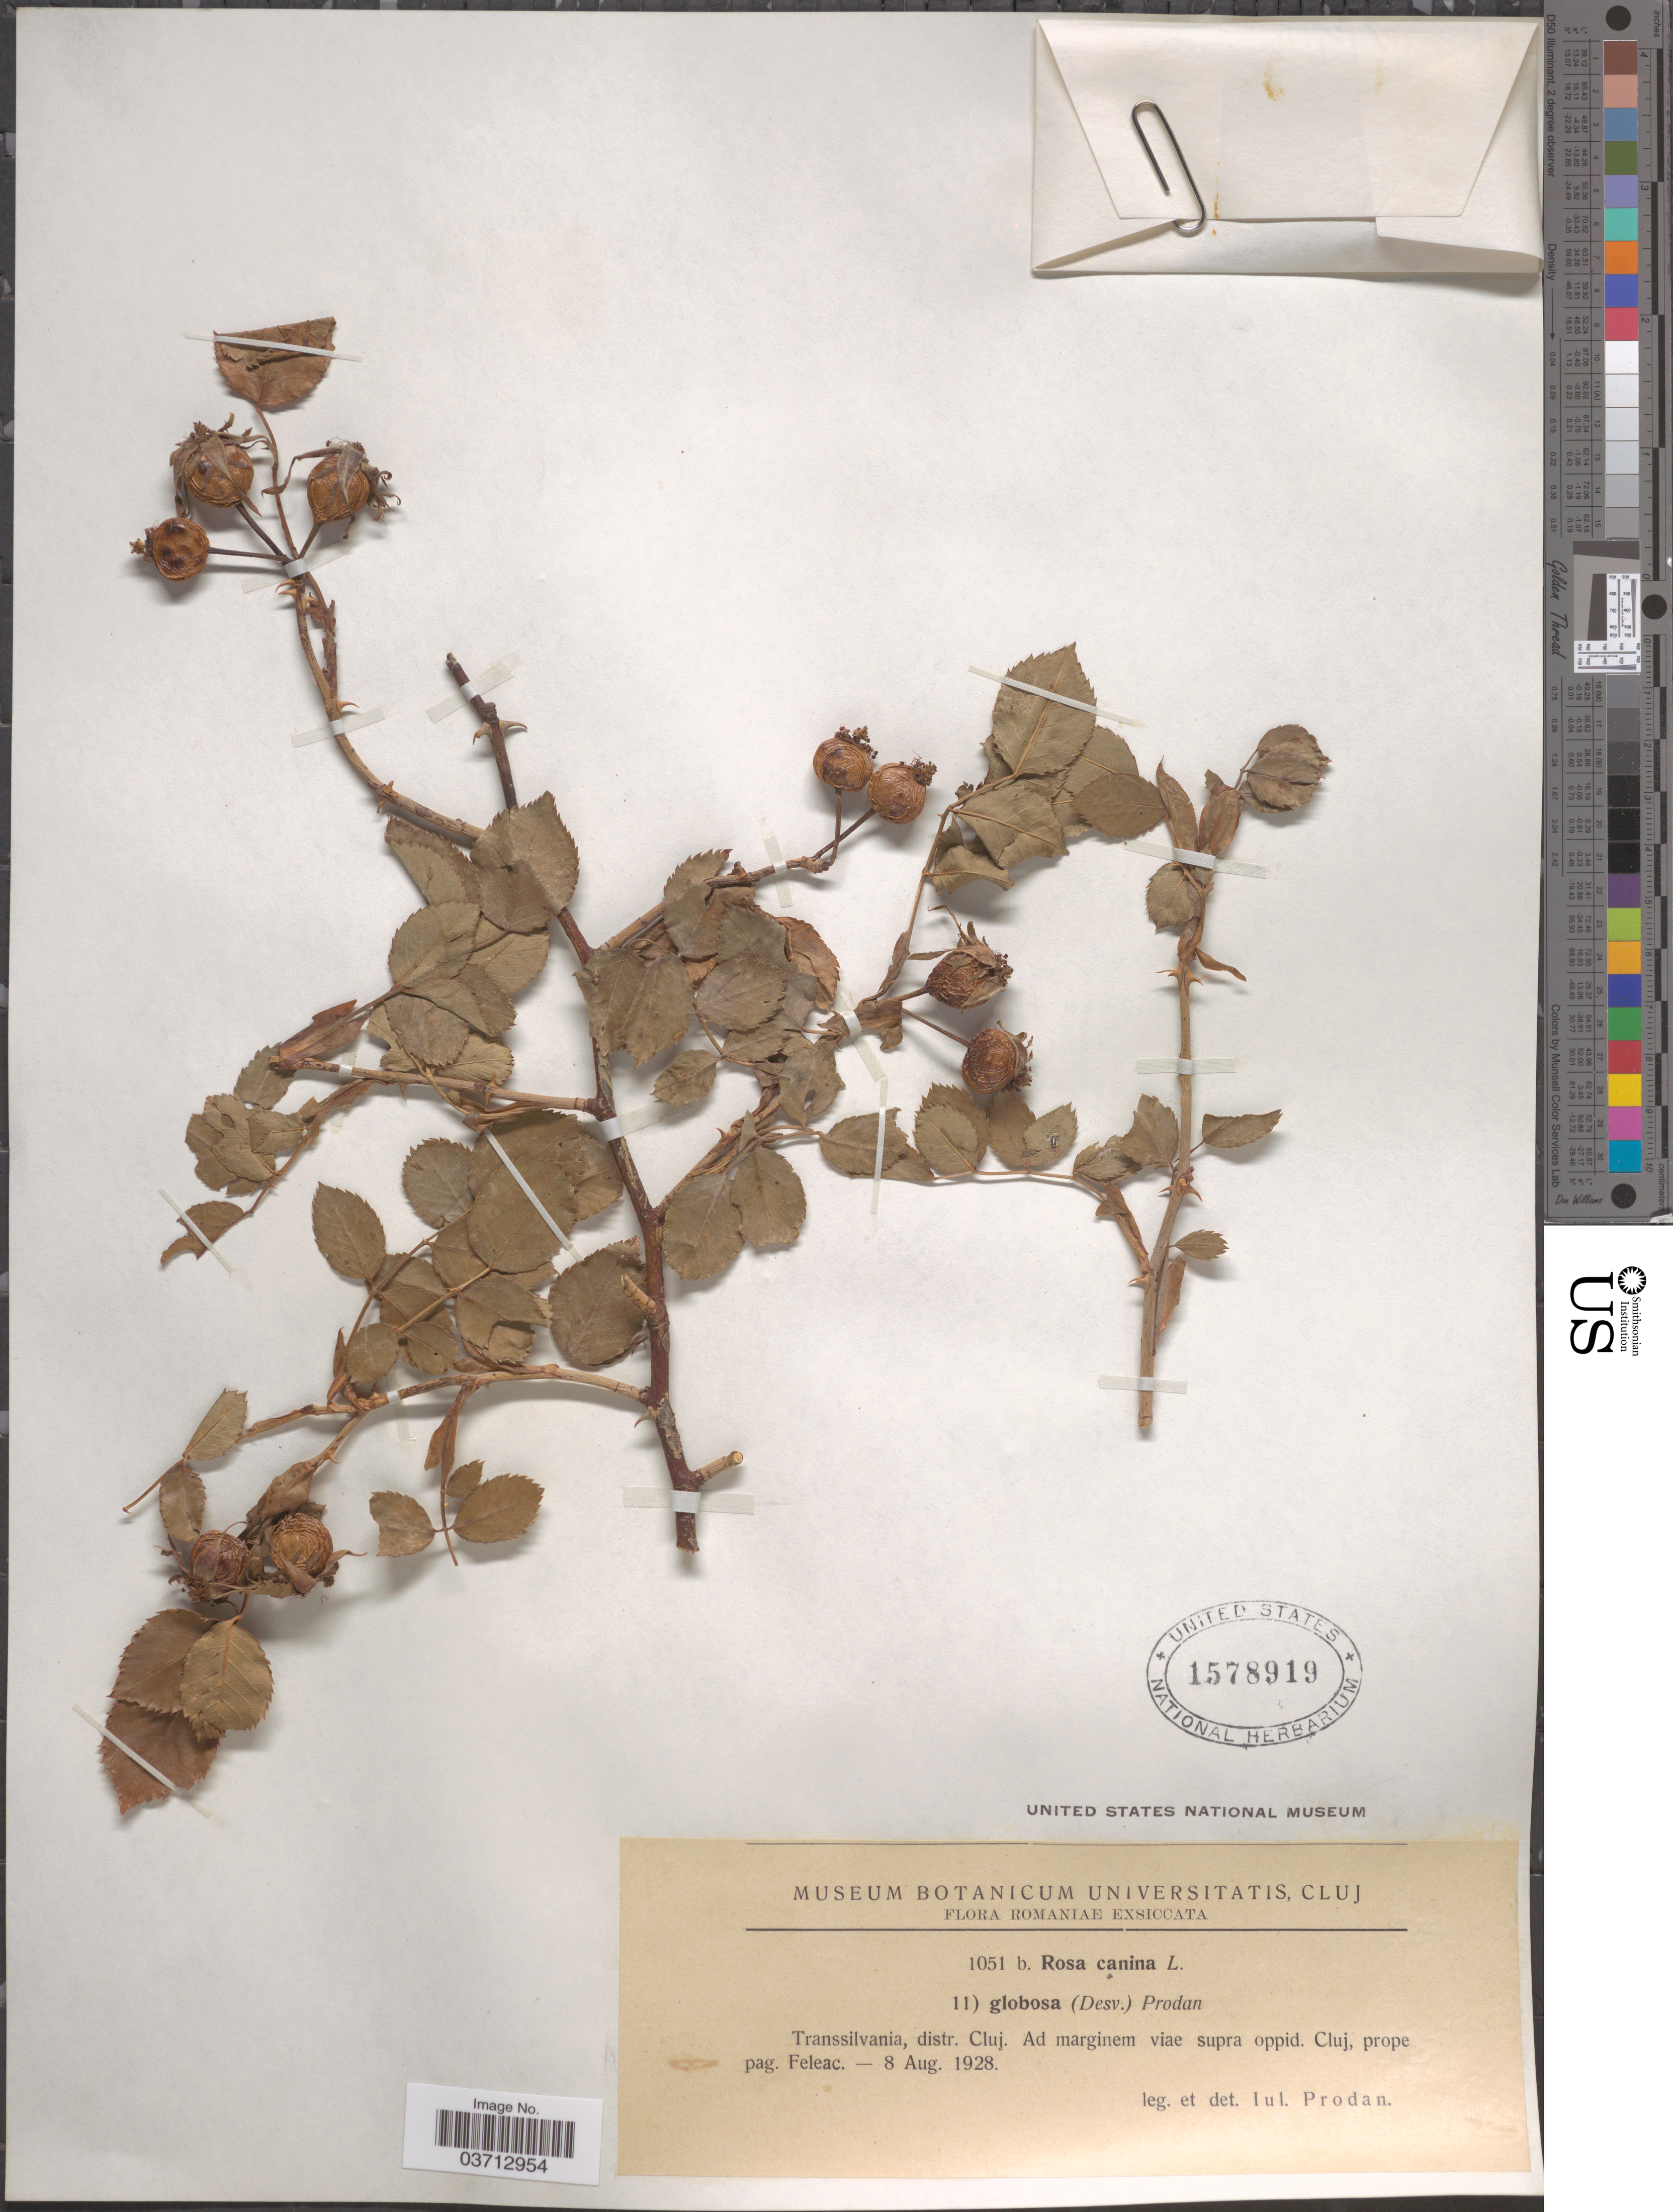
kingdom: Plantae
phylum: Tracheophyta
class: Magnoliopsida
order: Rosales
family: Rosaceae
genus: Rosa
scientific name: Rosa canina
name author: L.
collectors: J. Prodan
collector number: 1051b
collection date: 1928-08-08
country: Romania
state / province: Cluj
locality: Romaniae. Transsilvania, dist. Cluj. Ad marginem viae supra oppid. Cluj, prope pag. Feleac.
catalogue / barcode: US 1578919